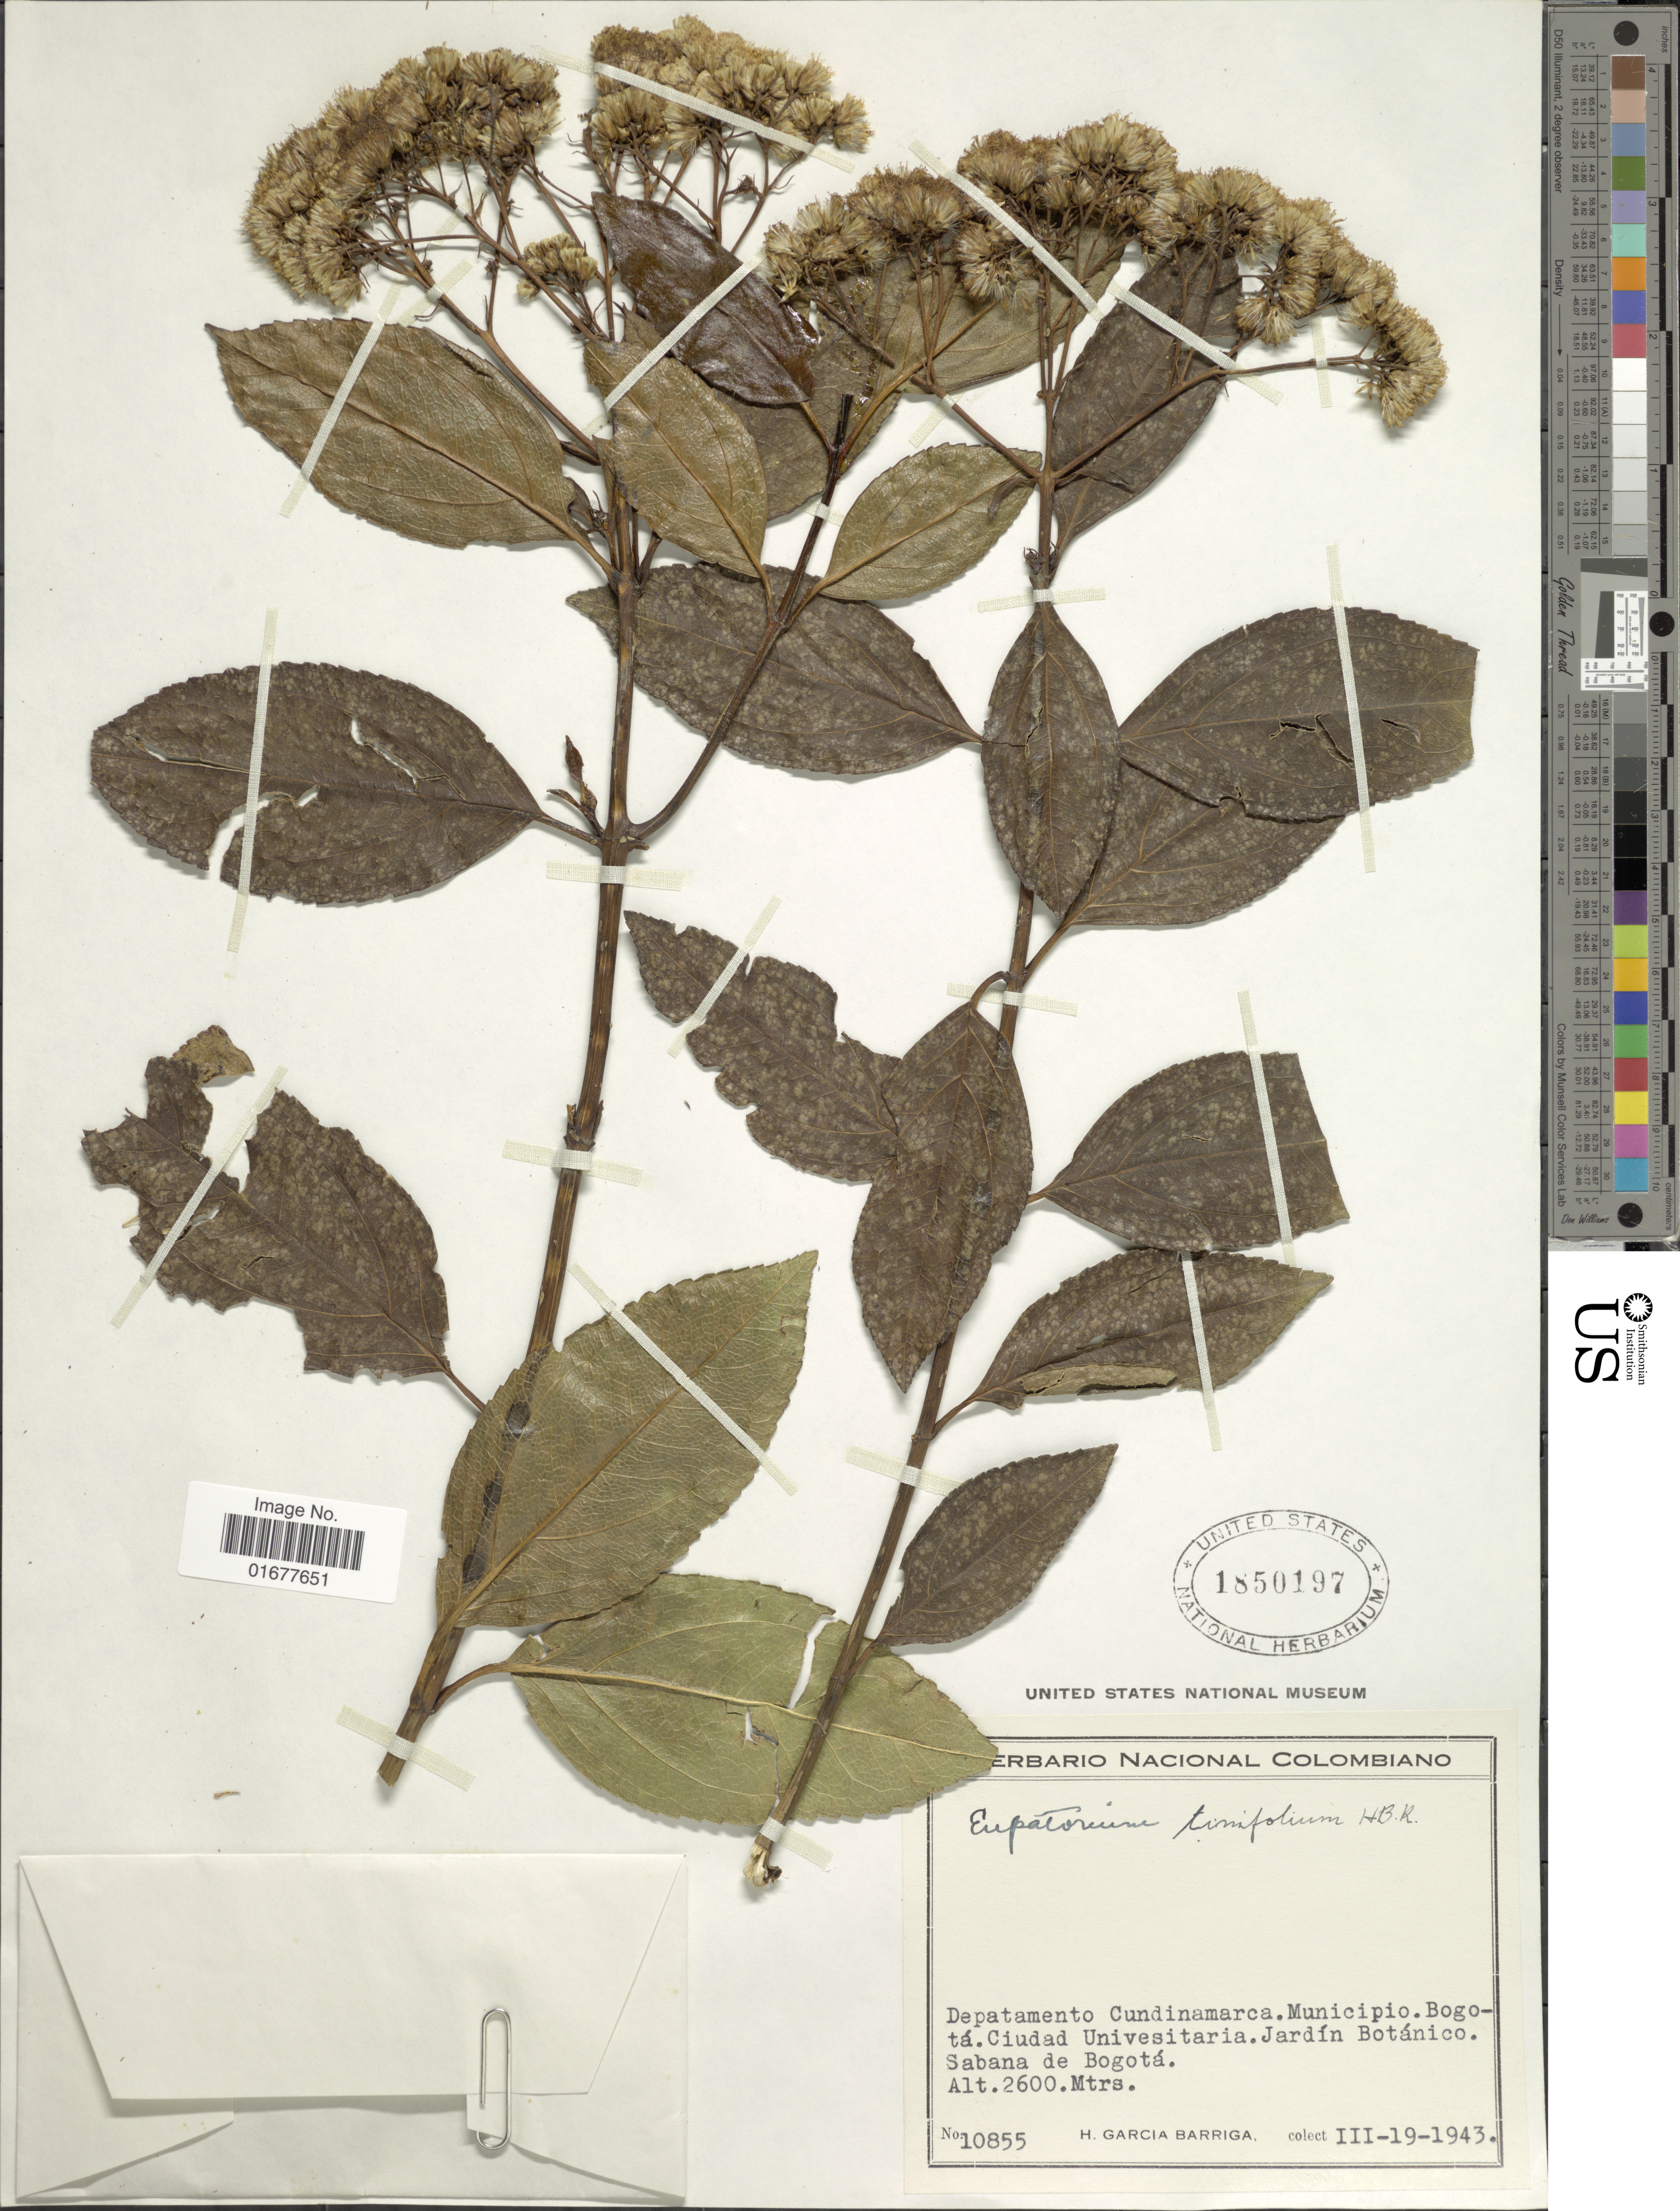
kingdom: Plantae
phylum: Tracheophyta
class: Magnoliopsida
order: Asterales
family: Asteraceae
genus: Ageratina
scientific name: Ageratina tinifolia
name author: (Kunth) R.M. King & H. Rob.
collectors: H. García Barriga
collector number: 10855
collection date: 1943-03-19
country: Colombia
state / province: Cundinamarca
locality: Municipio Bogota, Ciudad Univesitaria, Jardin Botanico, Sabana de Bogota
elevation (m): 2600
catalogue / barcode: US 1850197